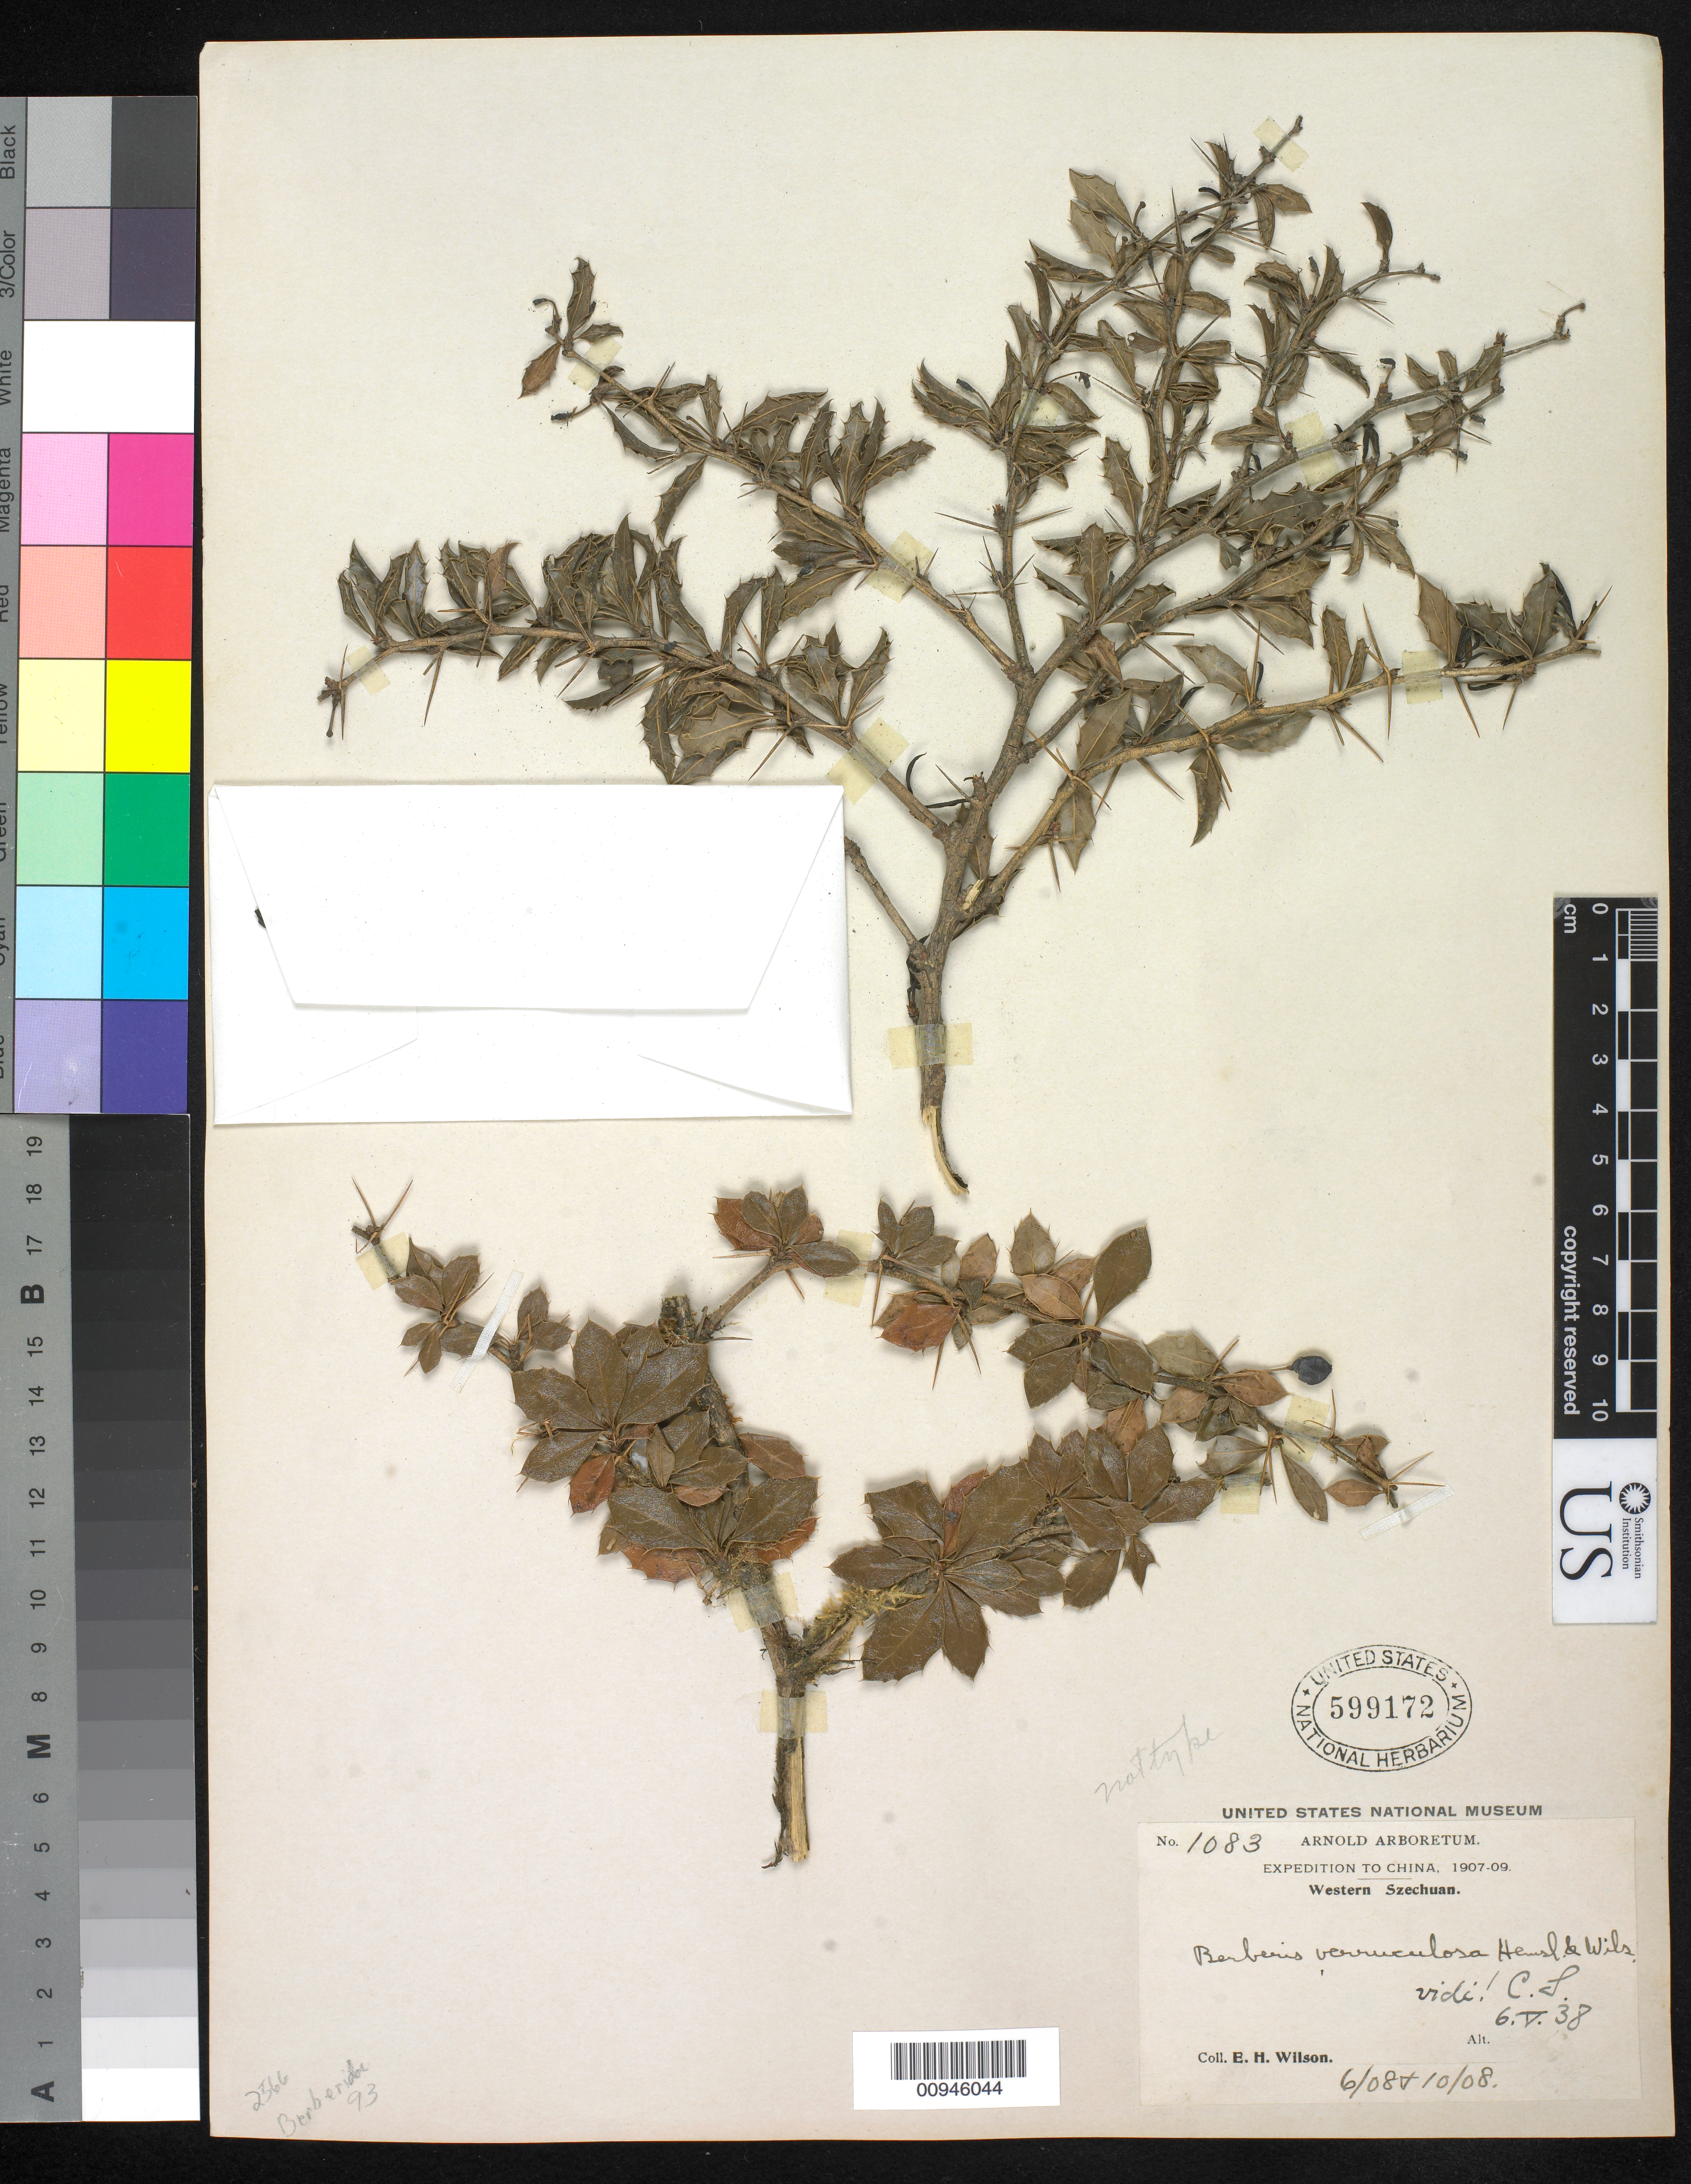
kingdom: Plantae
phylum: Tracheophyta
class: Magnoliopsida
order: Ranunculales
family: Berberidaceae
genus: Berberis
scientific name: Berberis verruculosa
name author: Hemsl. & E.H. Wilson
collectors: E. H. Wilson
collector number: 1083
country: China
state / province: Sichuan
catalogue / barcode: US 599172